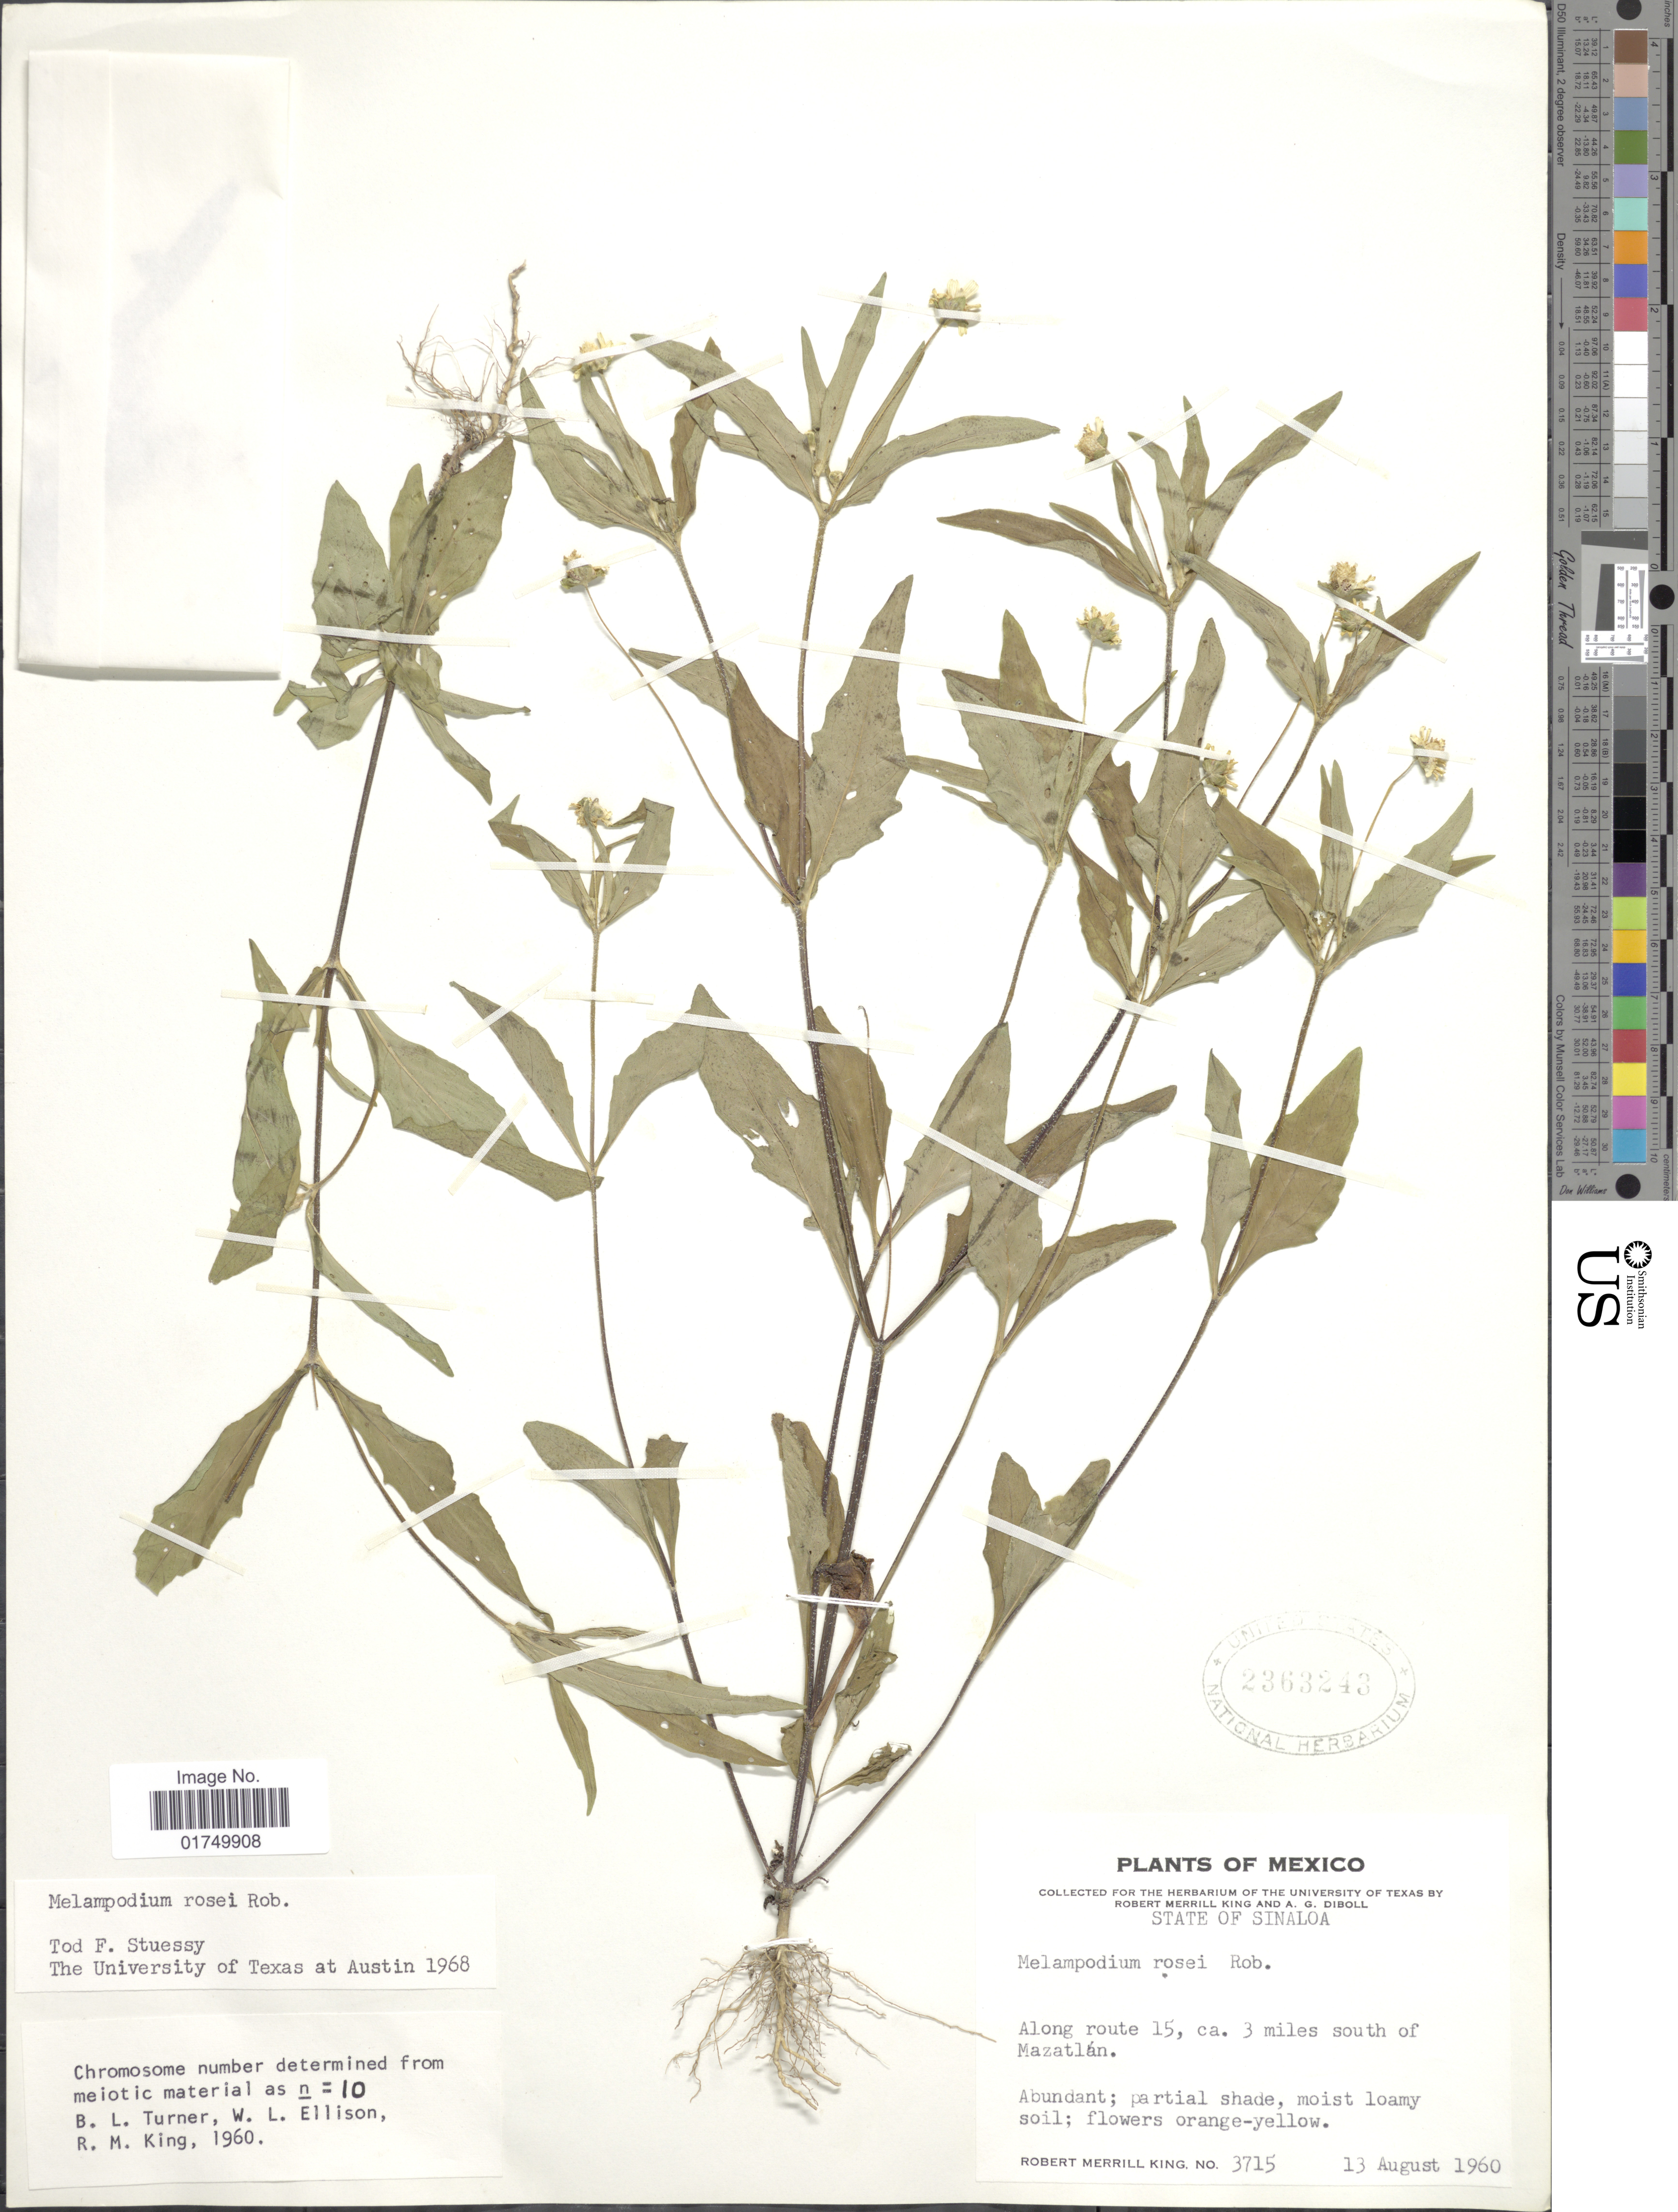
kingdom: Plantae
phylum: Tracheophyta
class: Magnoliopsida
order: Asterales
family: Asteraceae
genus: Melampodium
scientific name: Melampodium rosei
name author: B.L. Rob.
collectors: R. M. King & A. Diboll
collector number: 3715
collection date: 1960-08-13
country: Mexico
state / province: Sinaloa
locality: State of Sinaloa. Along route 15, ca. 3 miles south of Mazatlán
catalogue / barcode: US 2363243